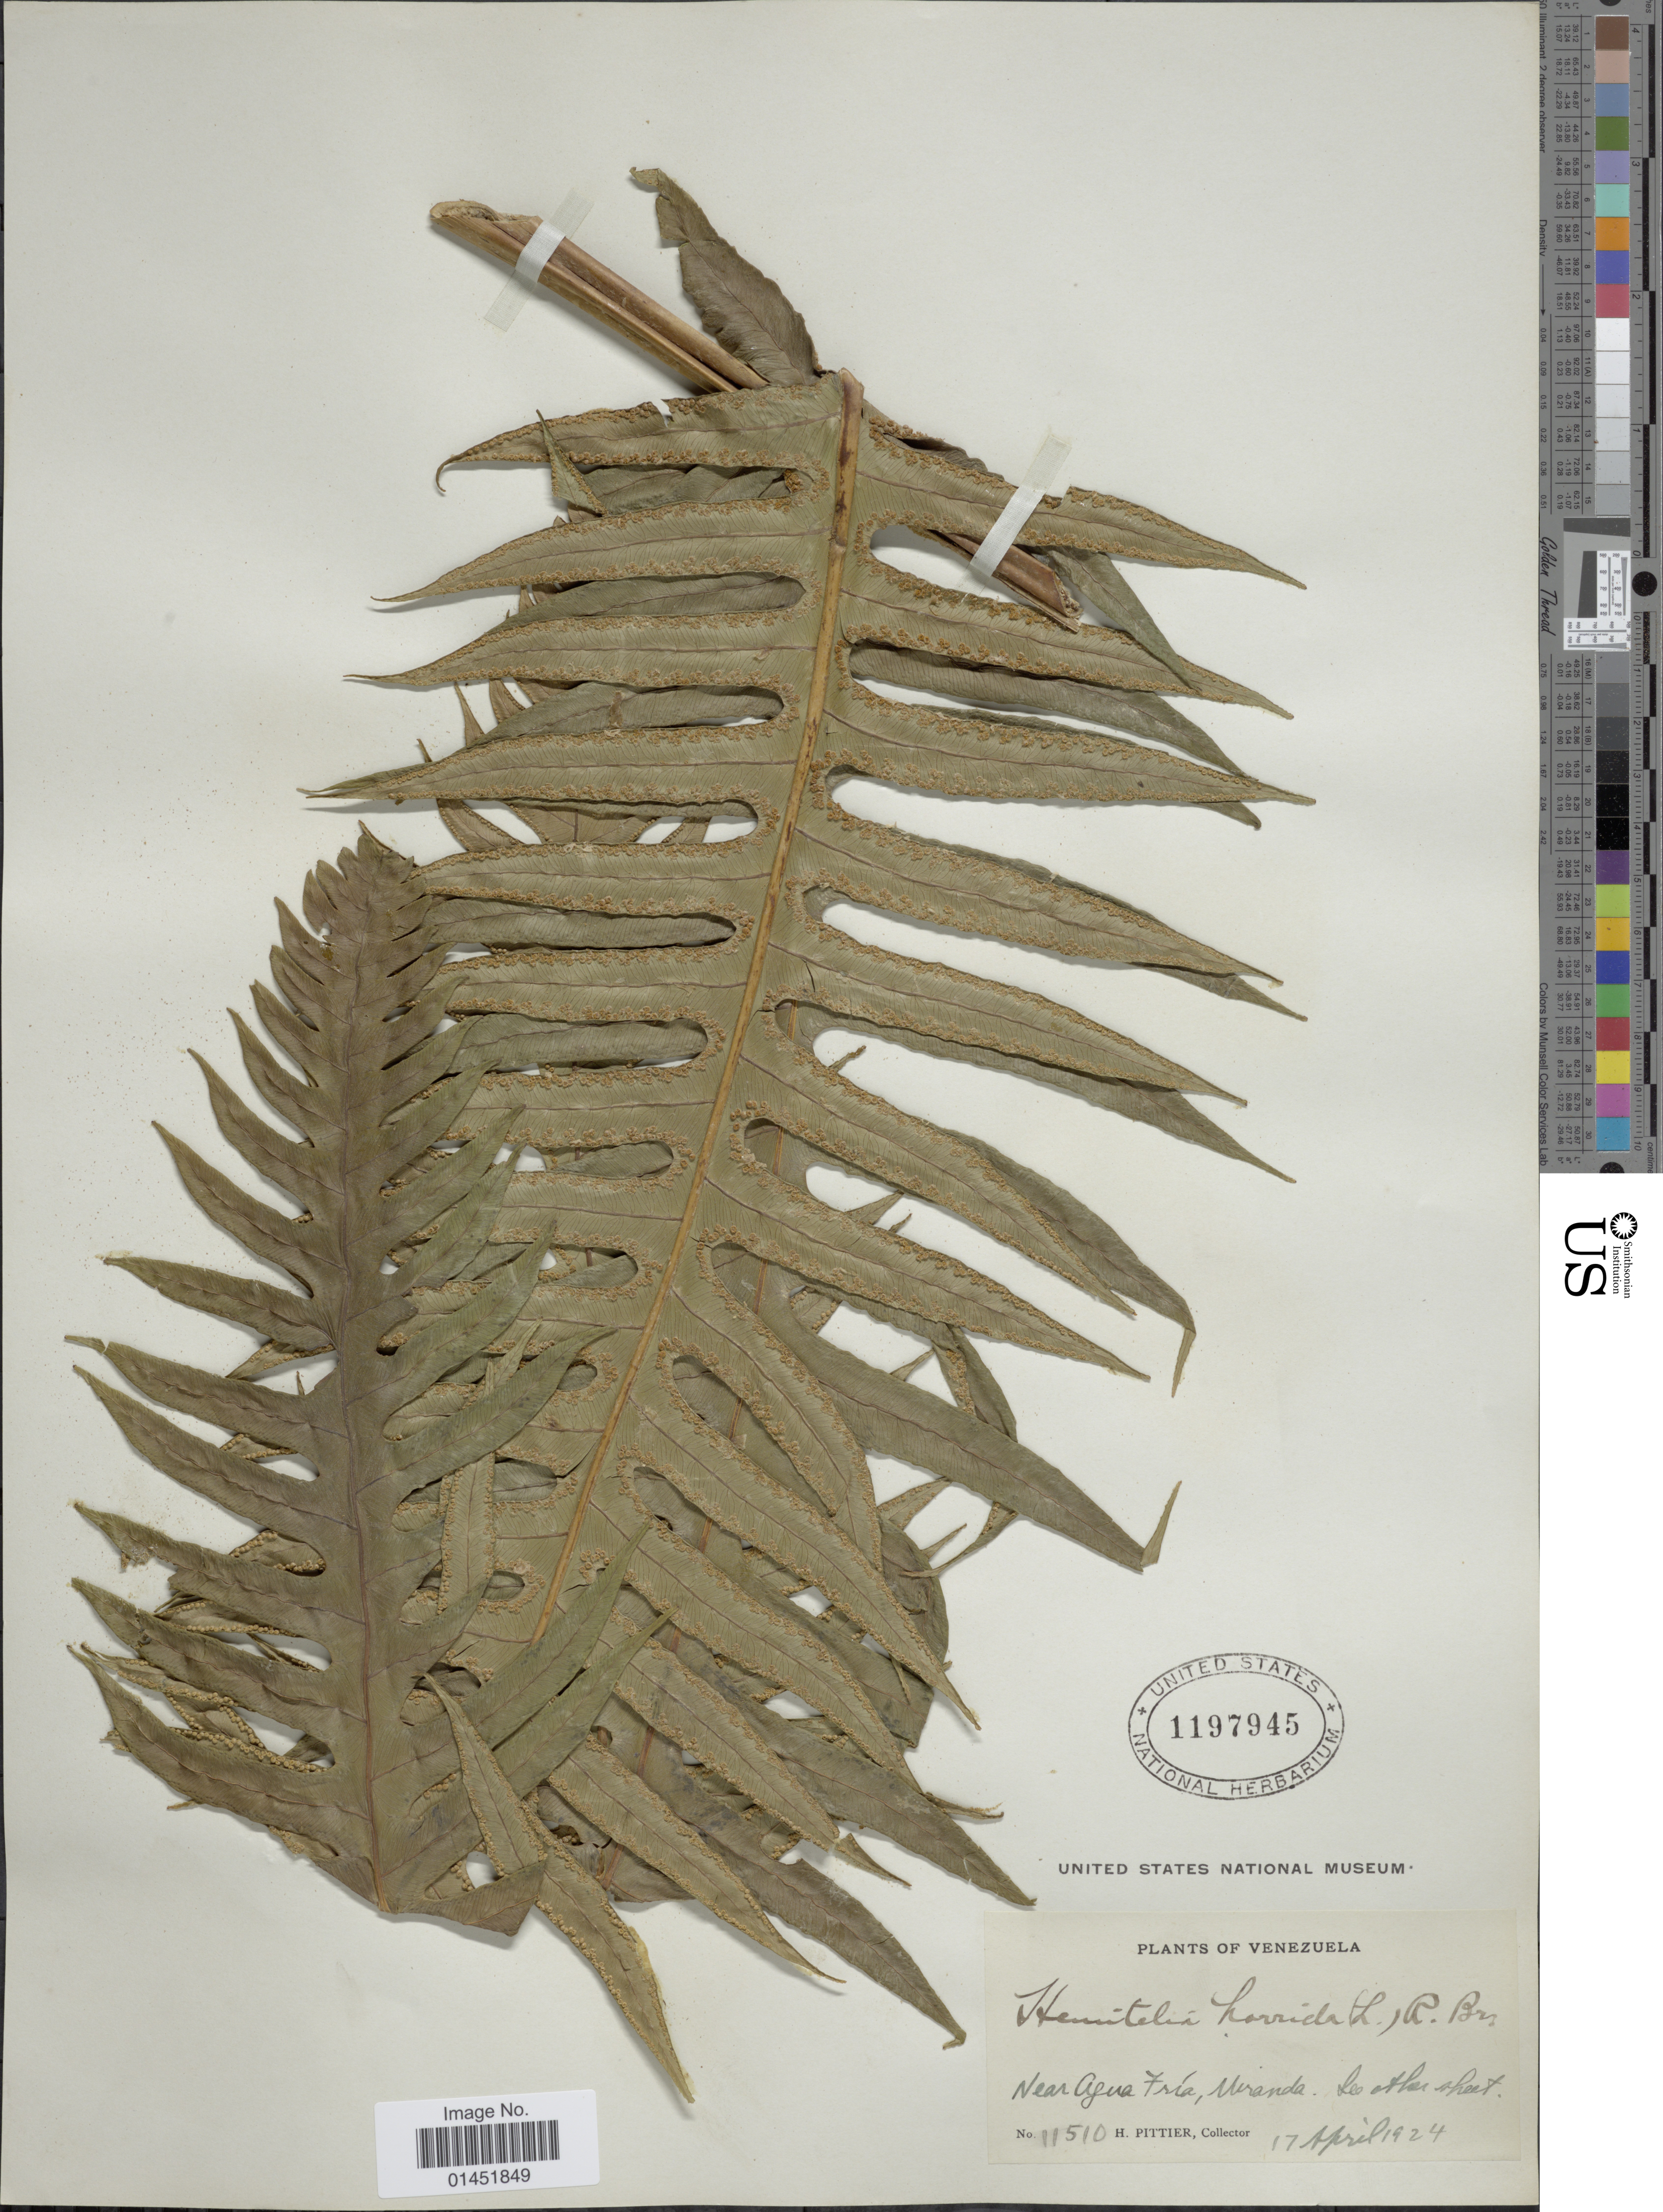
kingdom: Plantae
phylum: Tracheophyta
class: Polypodiopsida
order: Cyatheales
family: Cyatheaceae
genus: Cyathea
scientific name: Cyathea horrida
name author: (L.) Sm.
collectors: H. F. Pittier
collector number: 11510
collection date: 1924-04-17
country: Venezuela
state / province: Miranda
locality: Near Agua Fría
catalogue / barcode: US 1197945